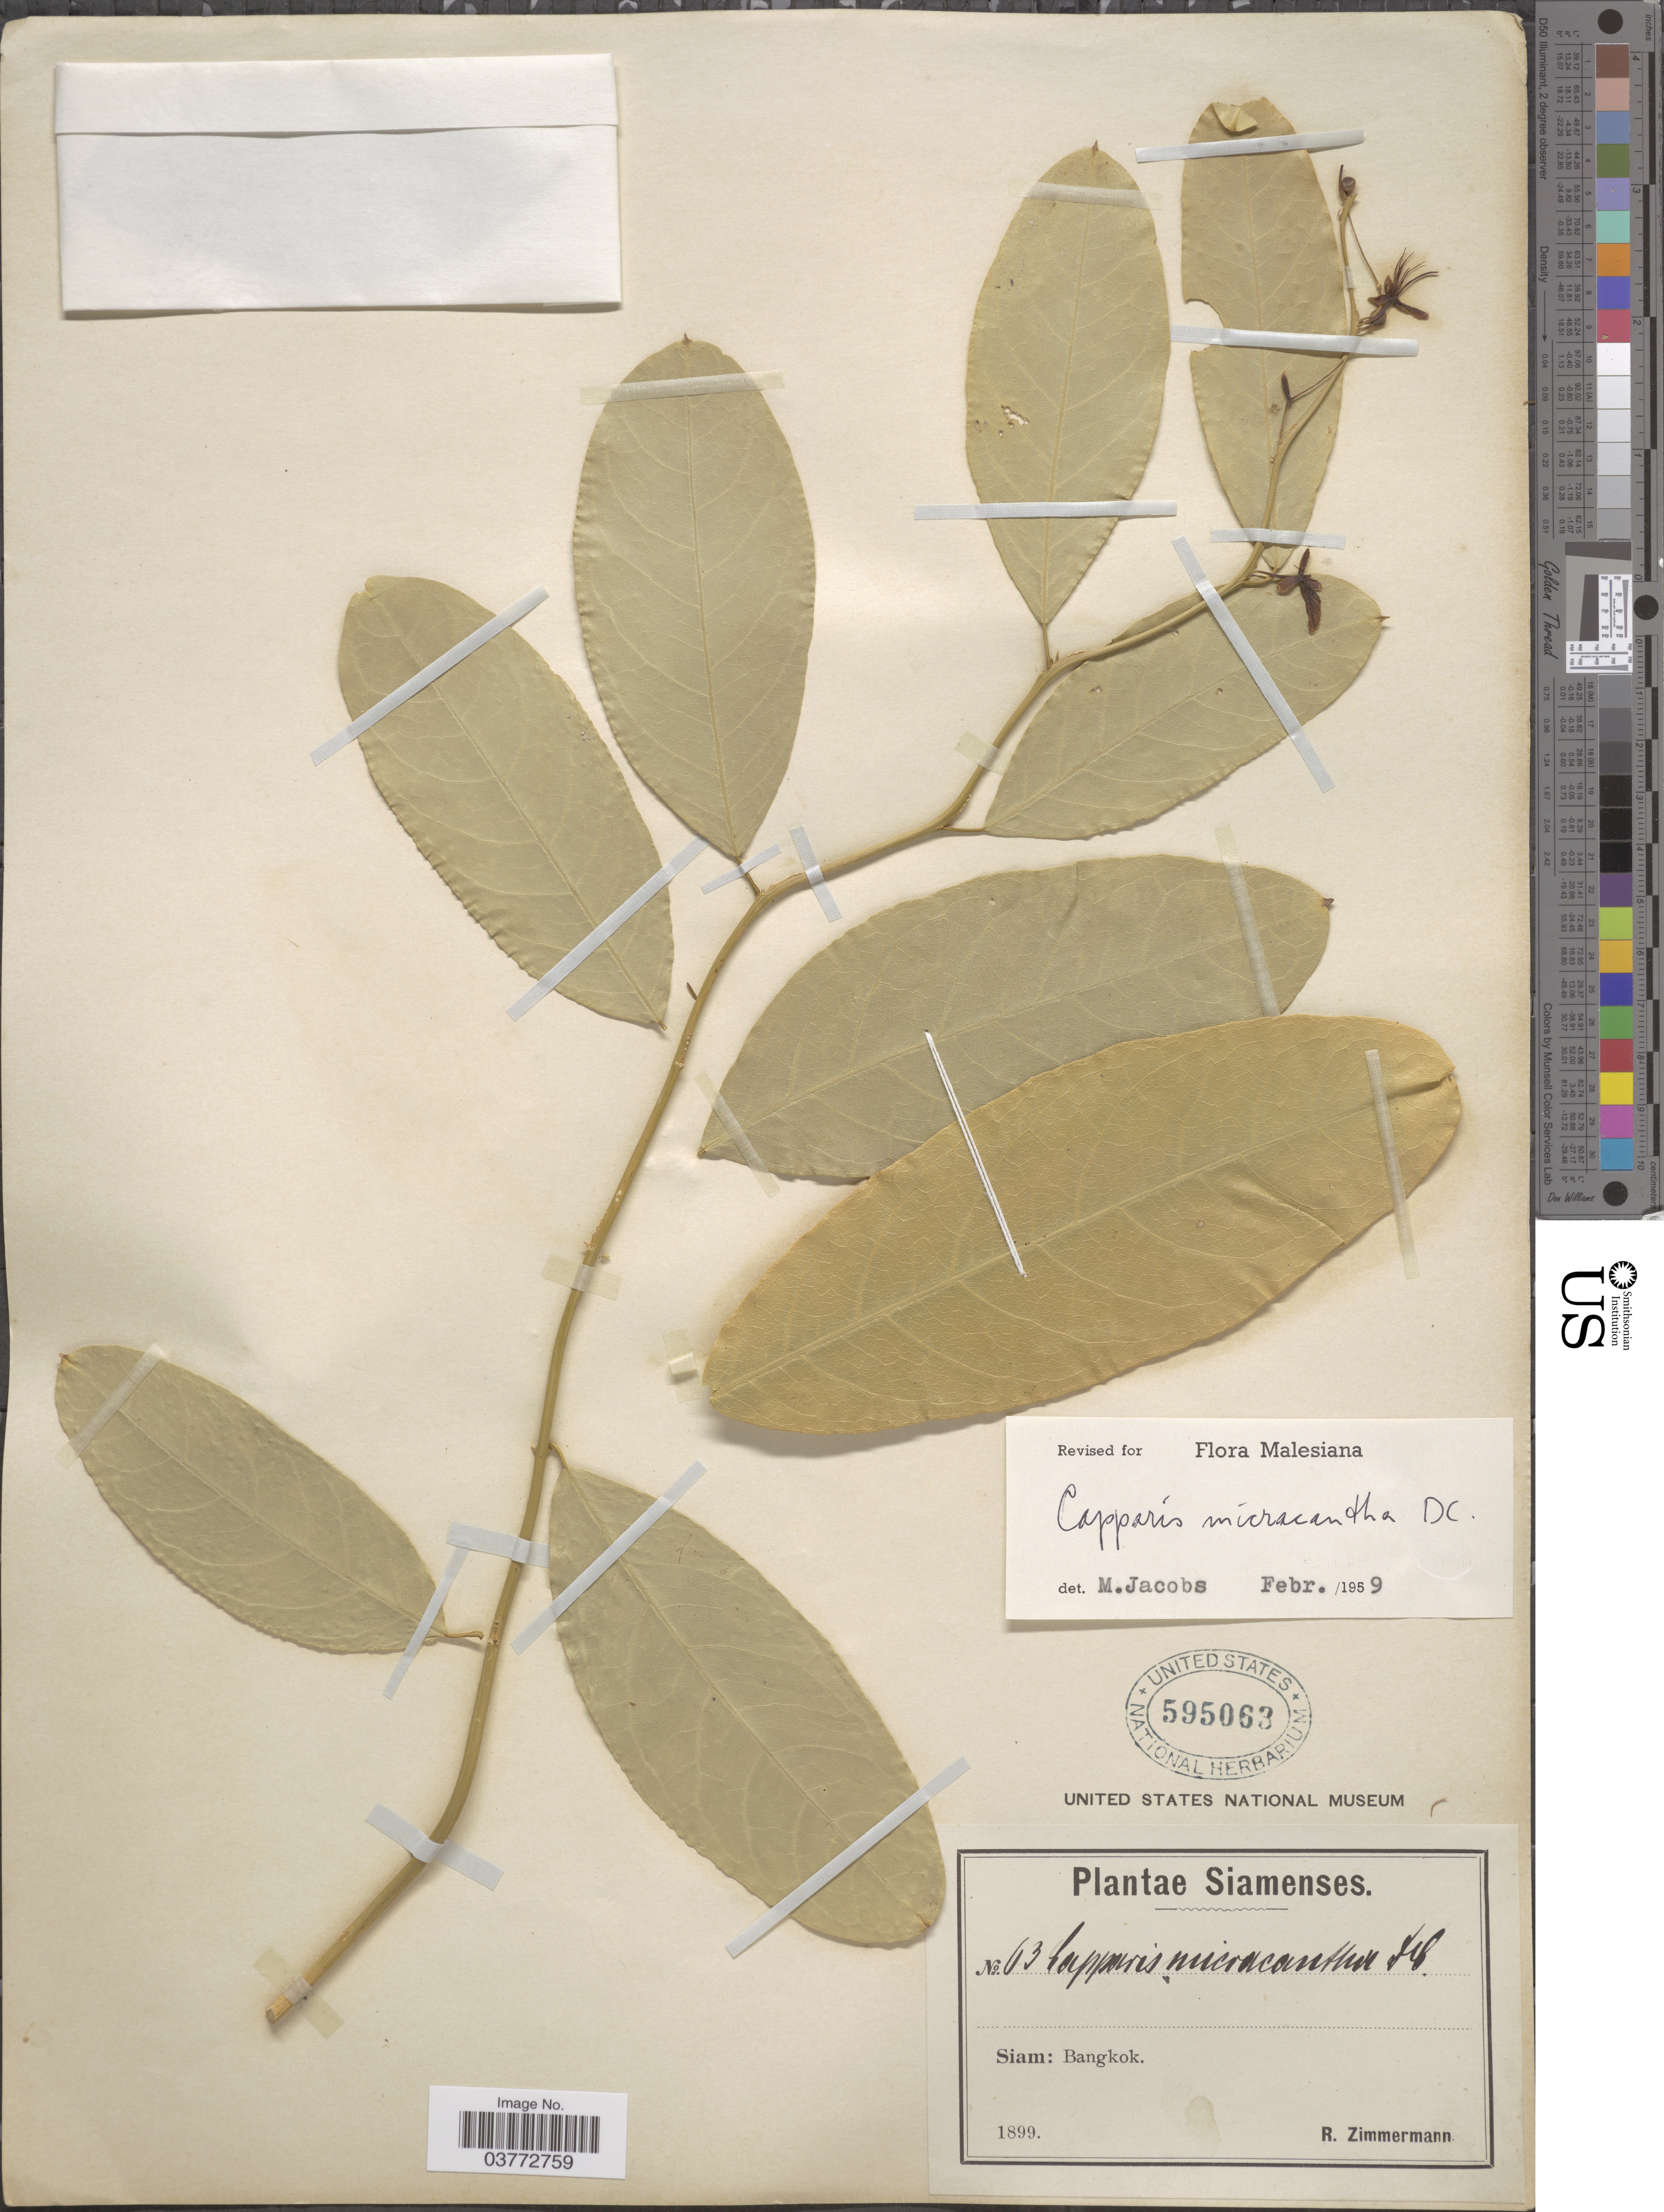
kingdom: Plantae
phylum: Tracheophyta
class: Magnoliopsida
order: Brassicales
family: Capparaceae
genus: Capparis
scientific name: Capparis micracantha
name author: DC.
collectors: R. Zimmermann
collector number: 63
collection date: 1899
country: Thailand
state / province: Bangkok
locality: Siam.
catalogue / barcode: US 595063